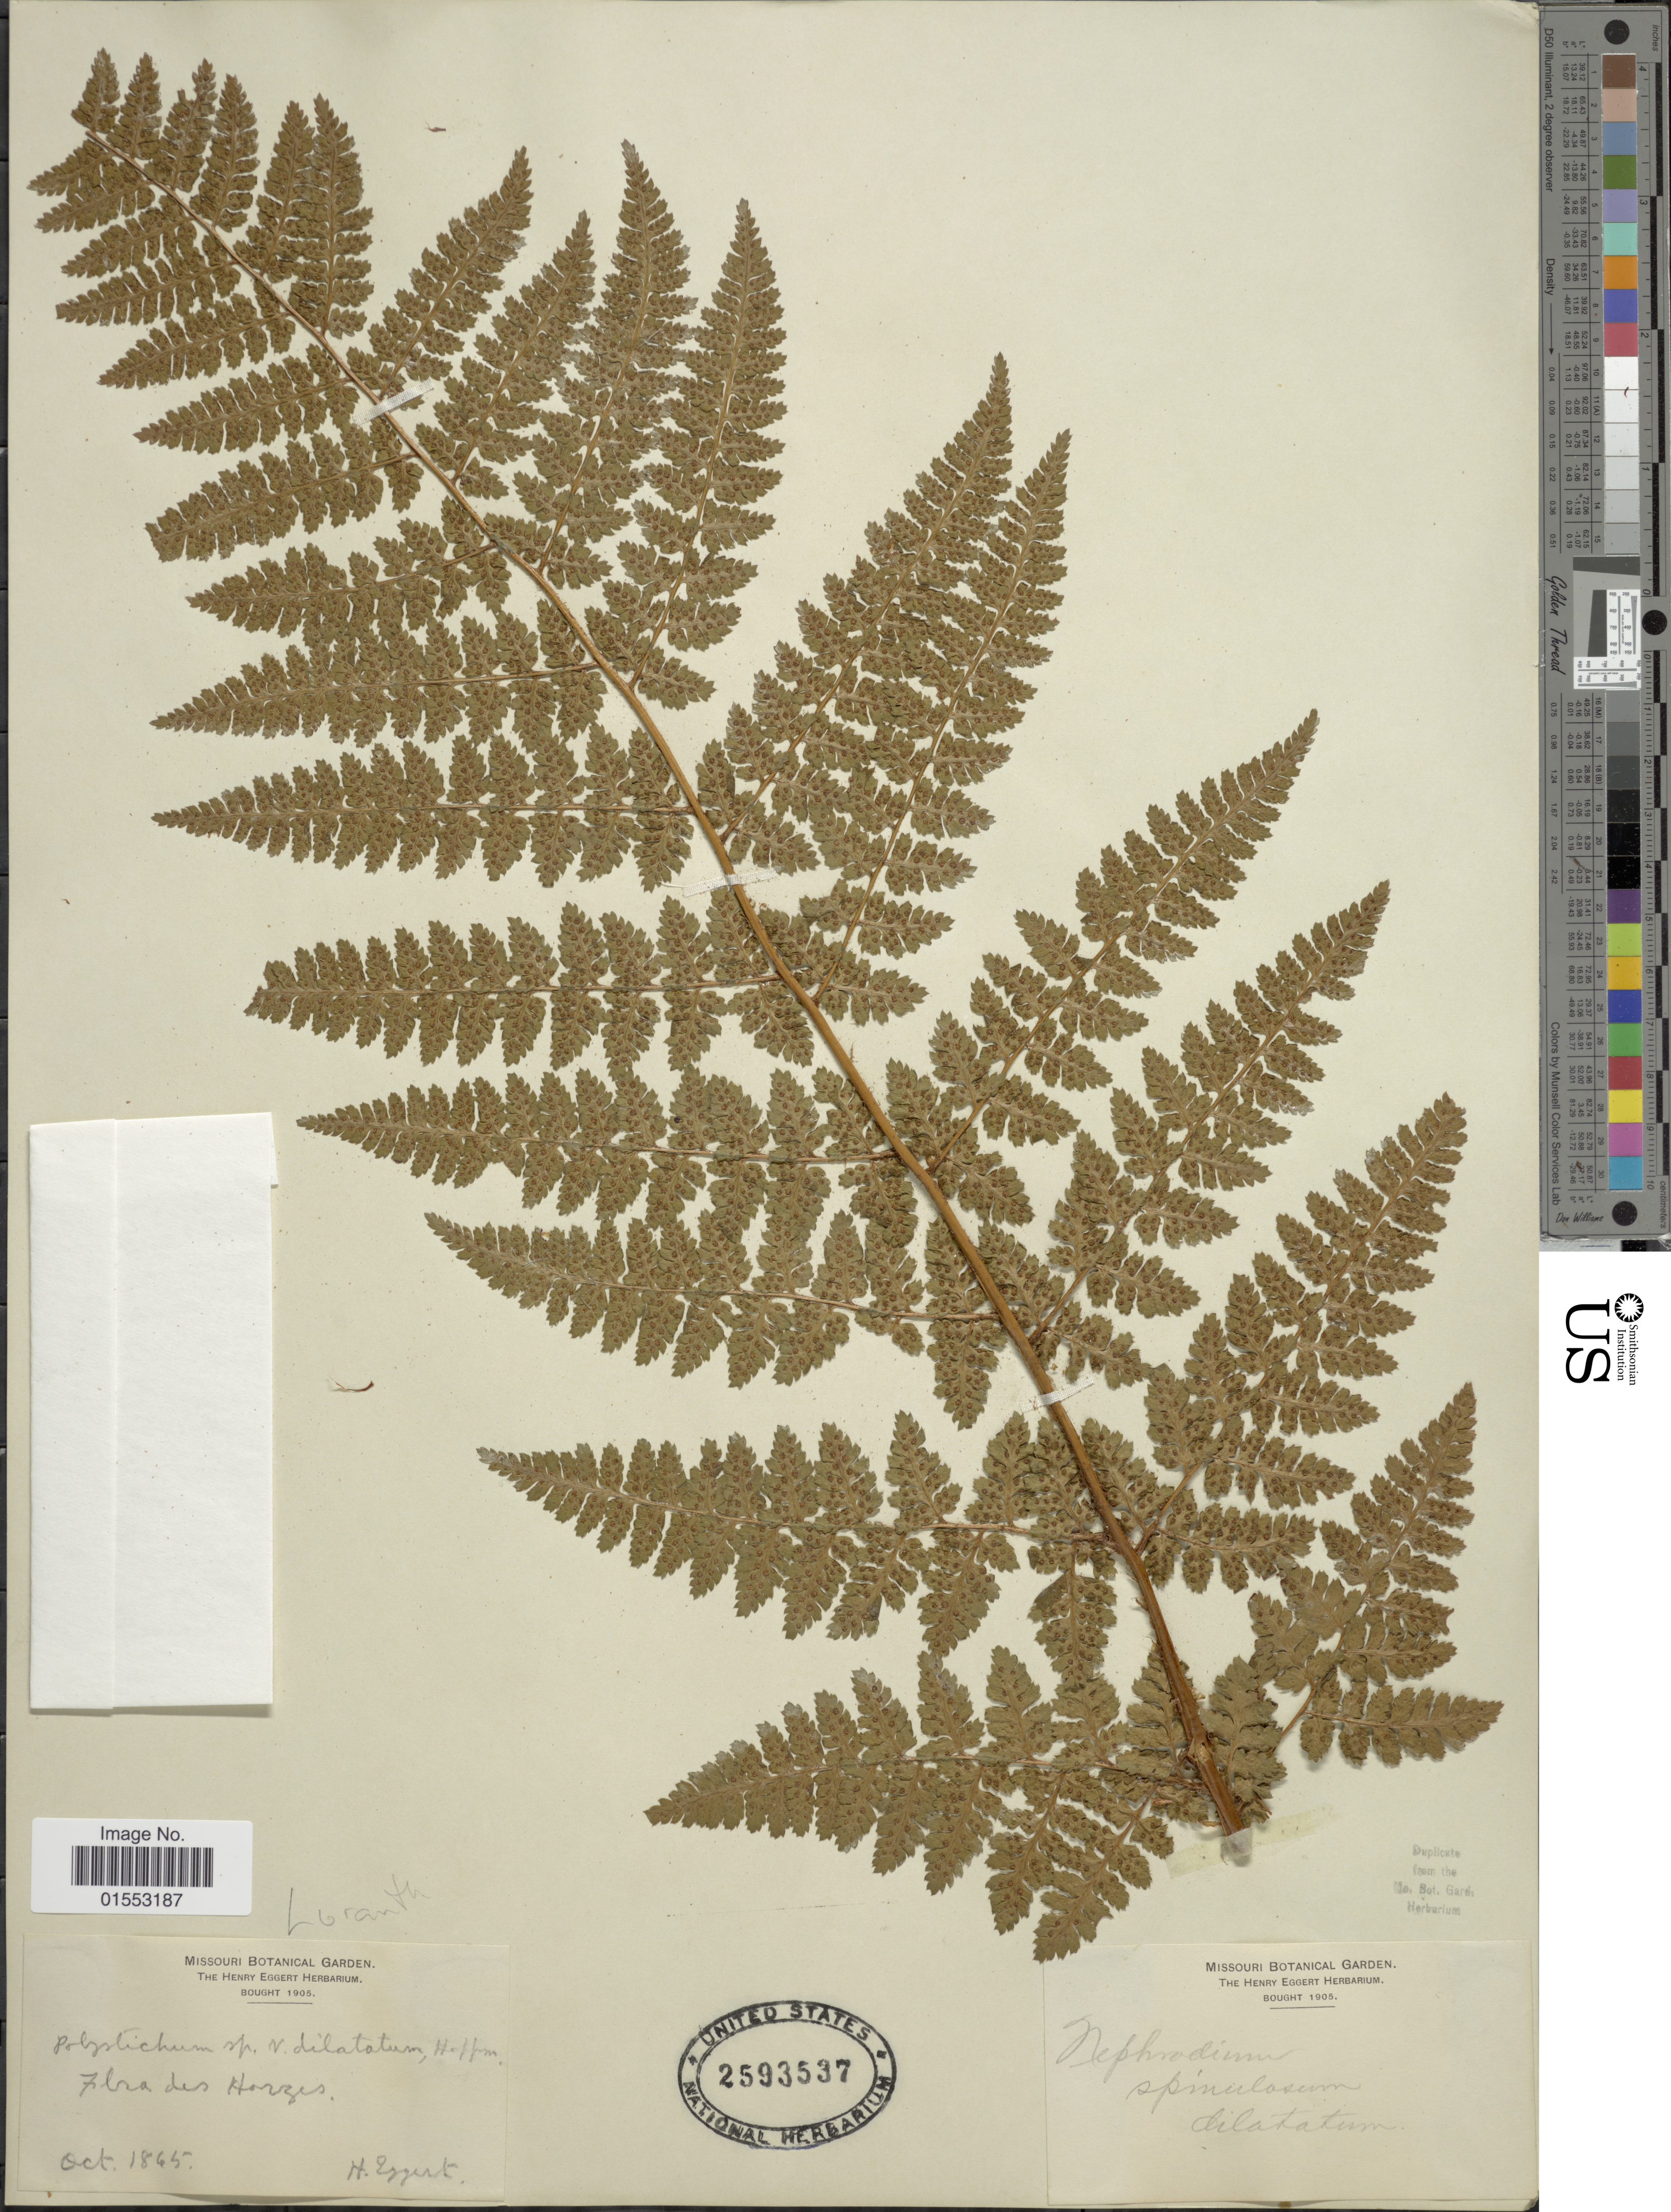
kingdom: Plantae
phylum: Tracheophyta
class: Polypodiopsida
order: Polypodiales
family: Dryopteridaceae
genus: Dryopteris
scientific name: Dryopteris dilatata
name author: (Hoffm.) A. Gray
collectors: H. Eggert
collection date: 1865-10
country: Germany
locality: Ibra des Horzes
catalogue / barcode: US 2593537